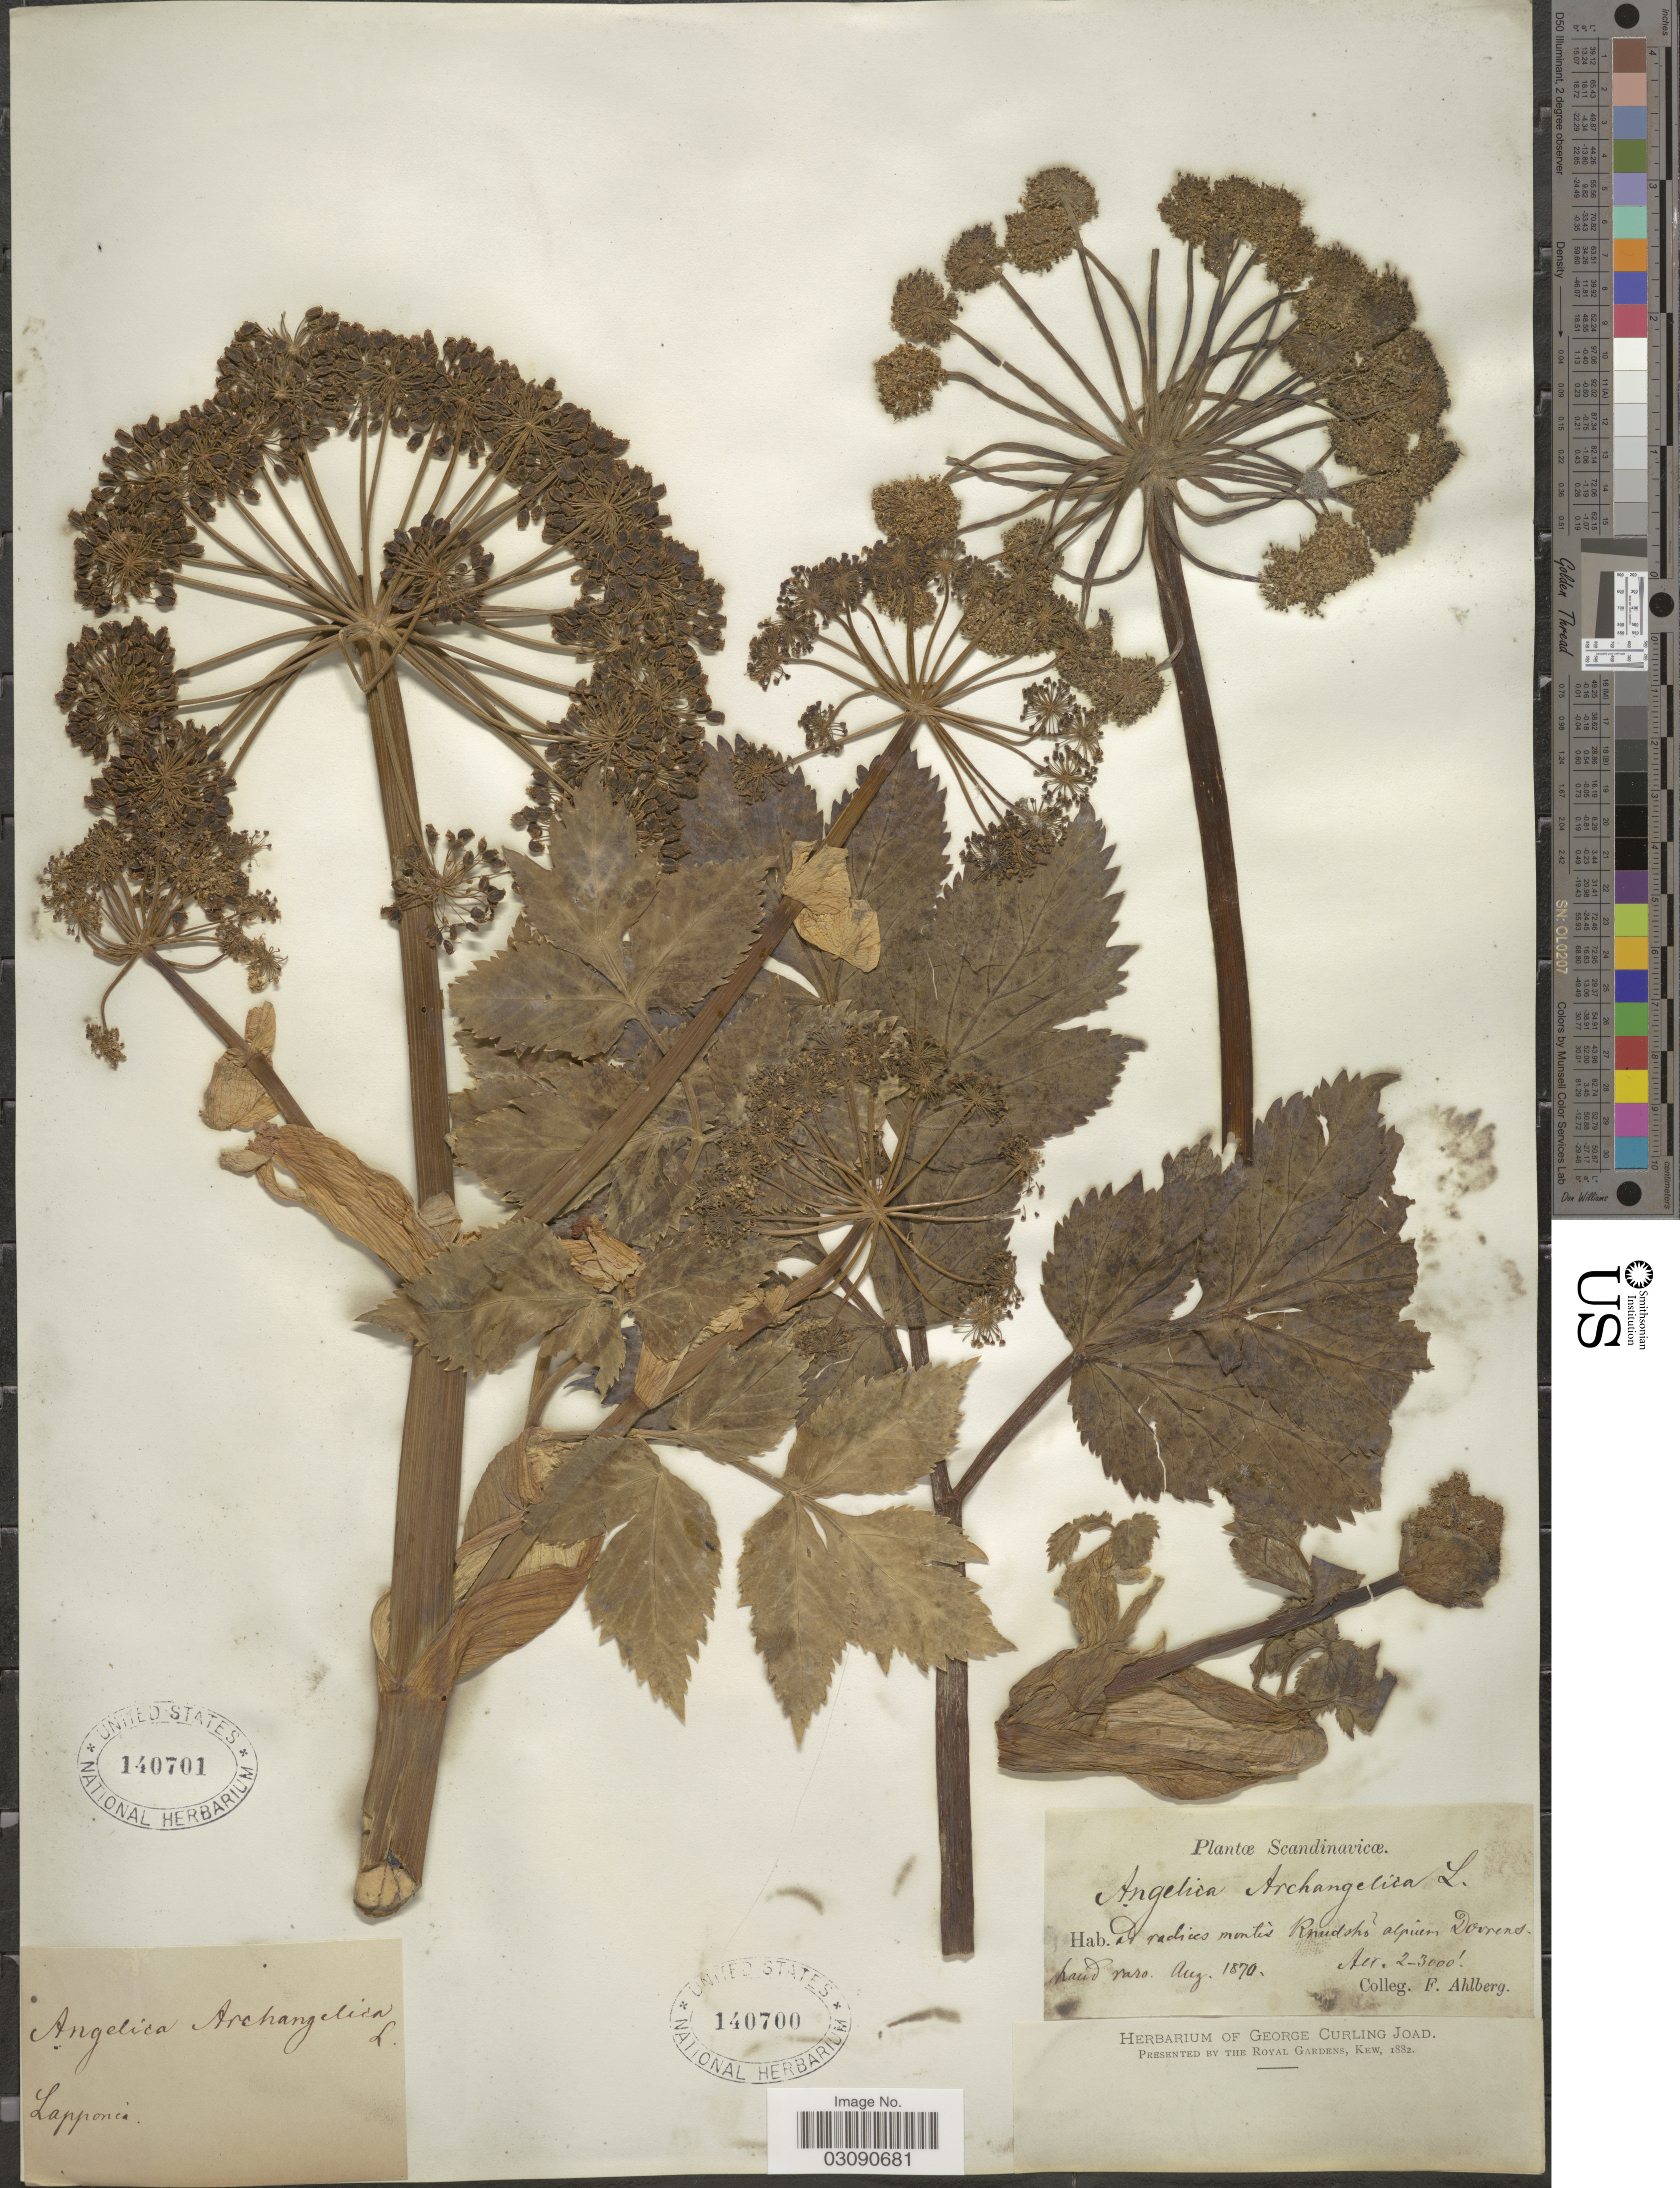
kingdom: Plantae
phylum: Tracheophyta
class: Magnoliopsida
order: Apiales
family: Apiaceae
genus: Angelica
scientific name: Angelica archangelica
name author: L.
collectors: F. Ahlberg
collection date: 1870-08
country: Norway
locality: Scandinavicae, ad radices montis Knudsho alpium Dovrens.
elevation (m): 610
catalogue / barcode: US 140700